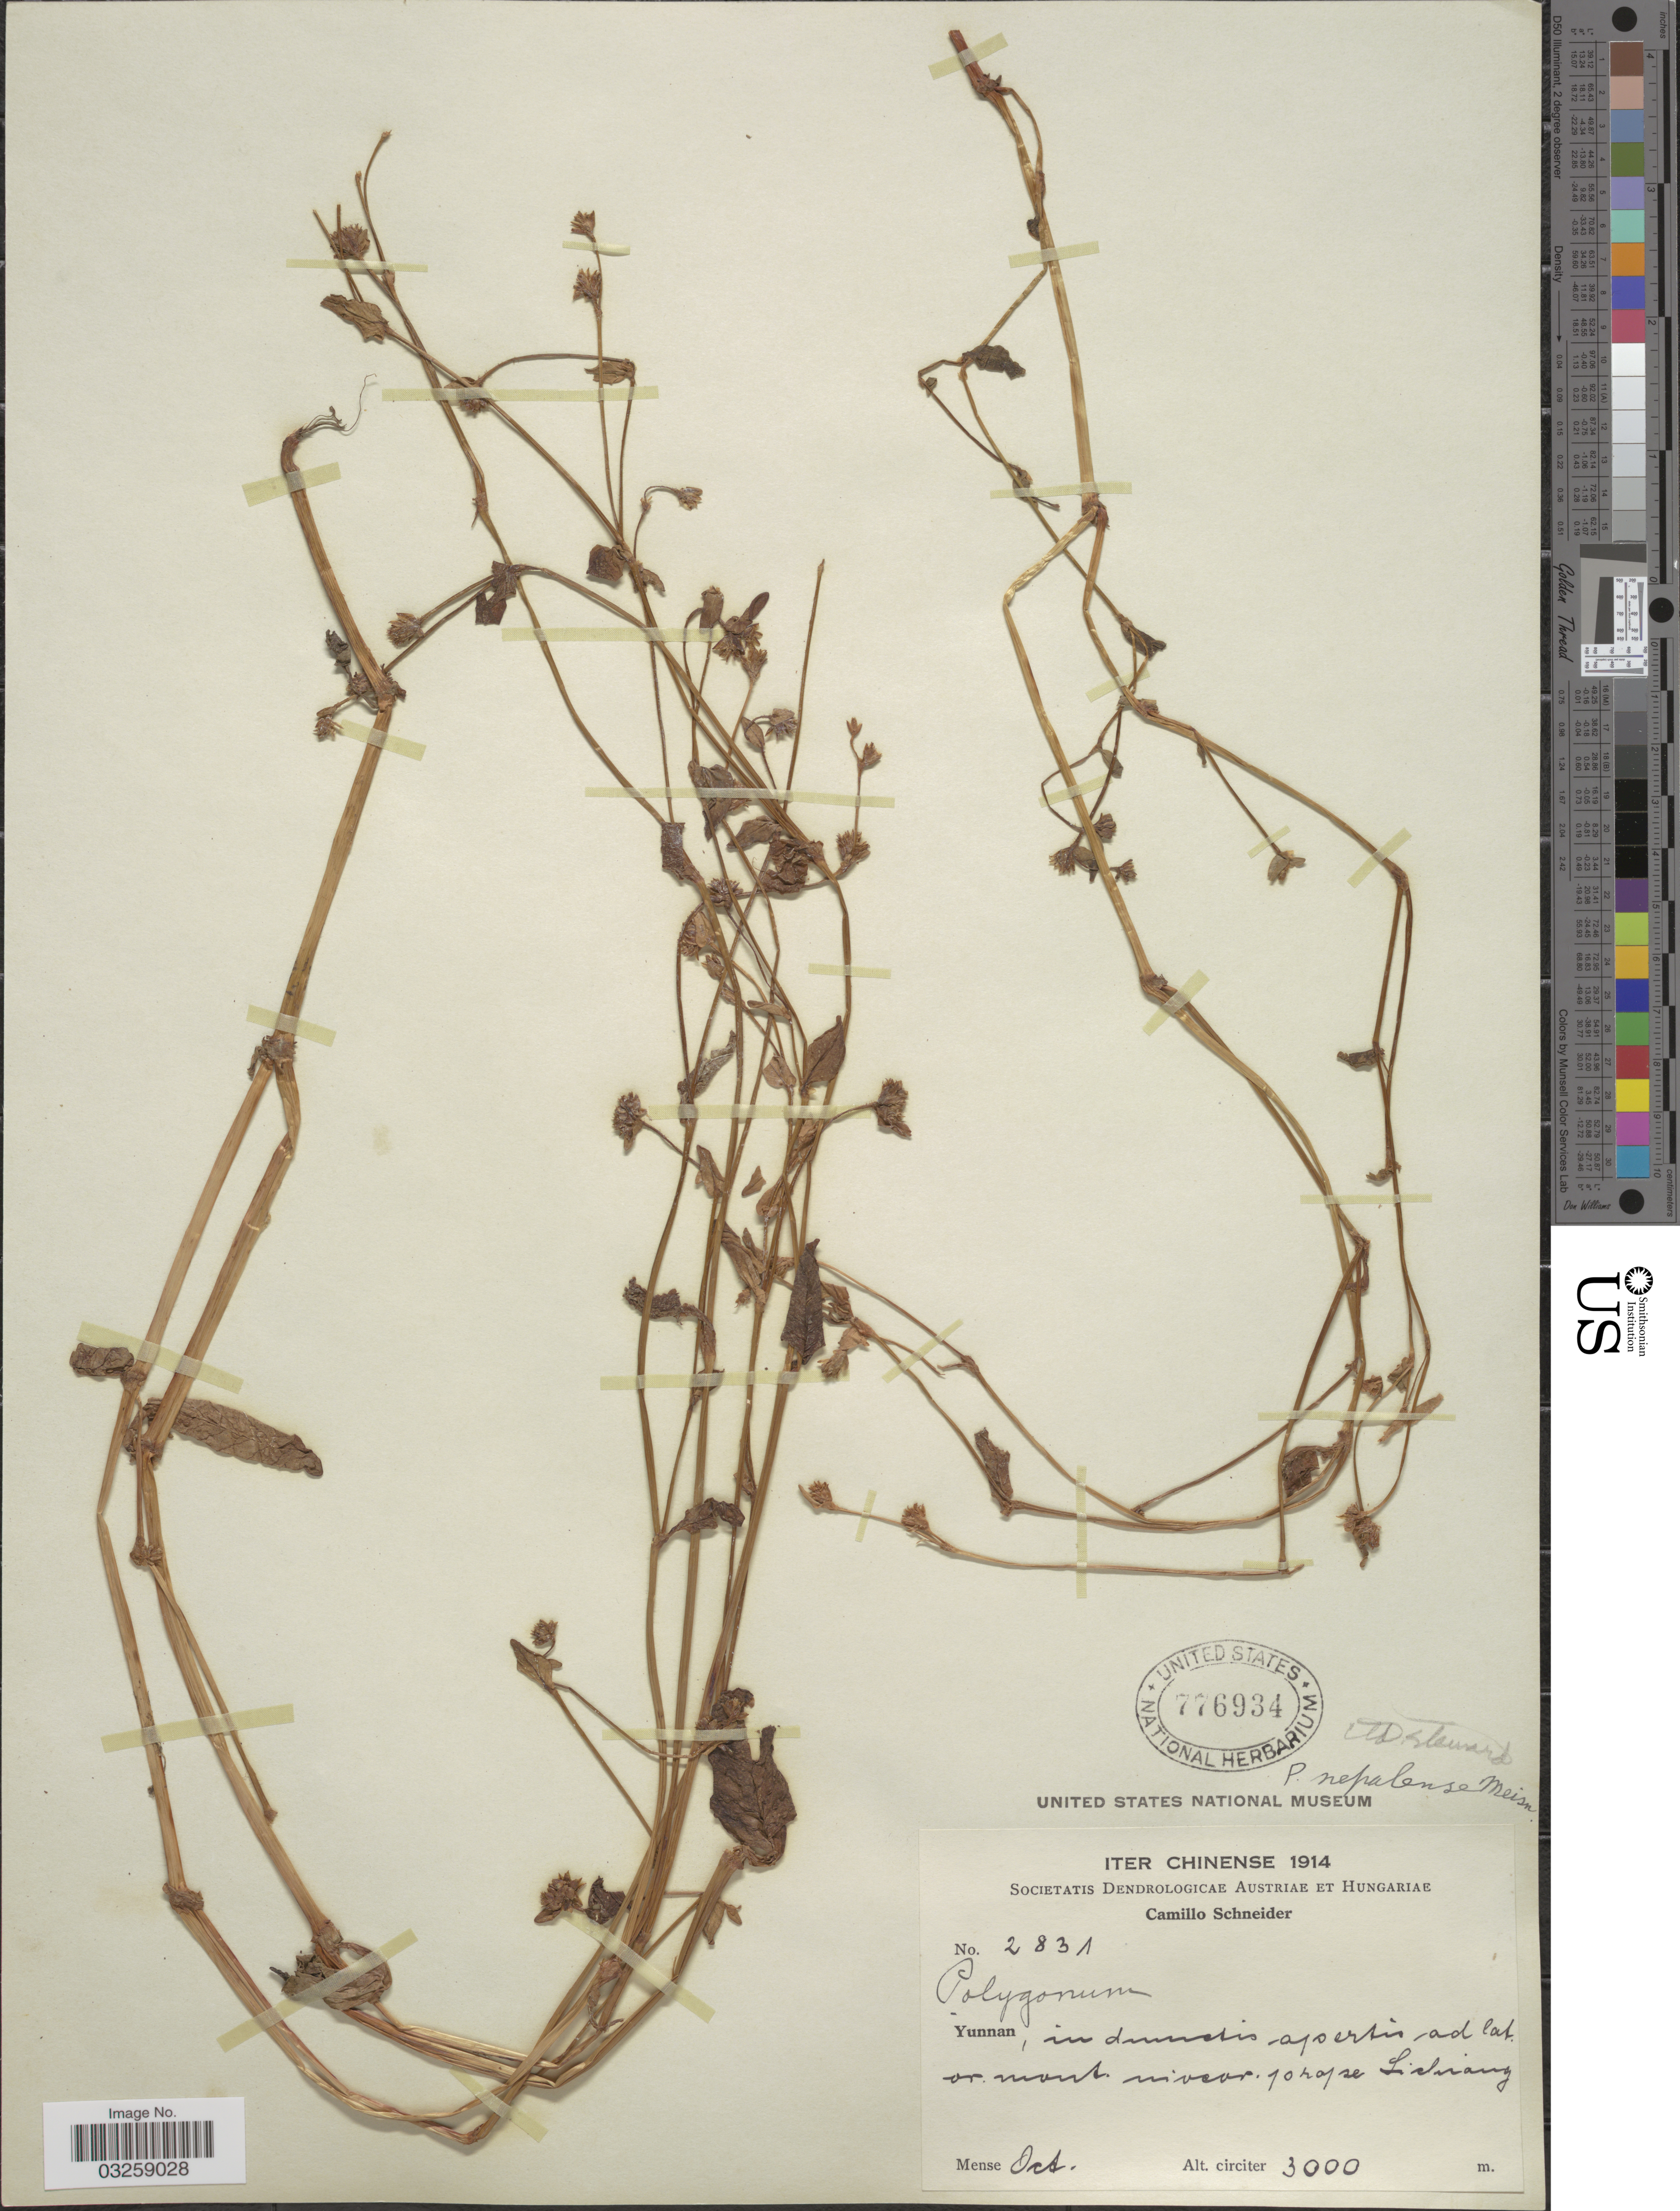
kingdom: Plantae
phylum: Tracheophyta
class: Magnoliopsida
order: Caryophyllales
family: Polygonaceae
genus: Polygonum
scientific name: Polygonum nepalense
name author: Meisn.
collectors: C. K. Schneider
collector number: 2831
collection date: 1914-10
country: China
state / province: Yunnan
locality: Iter Chinense. Prope Lichiang.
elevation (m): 3000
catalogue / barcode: US 776934